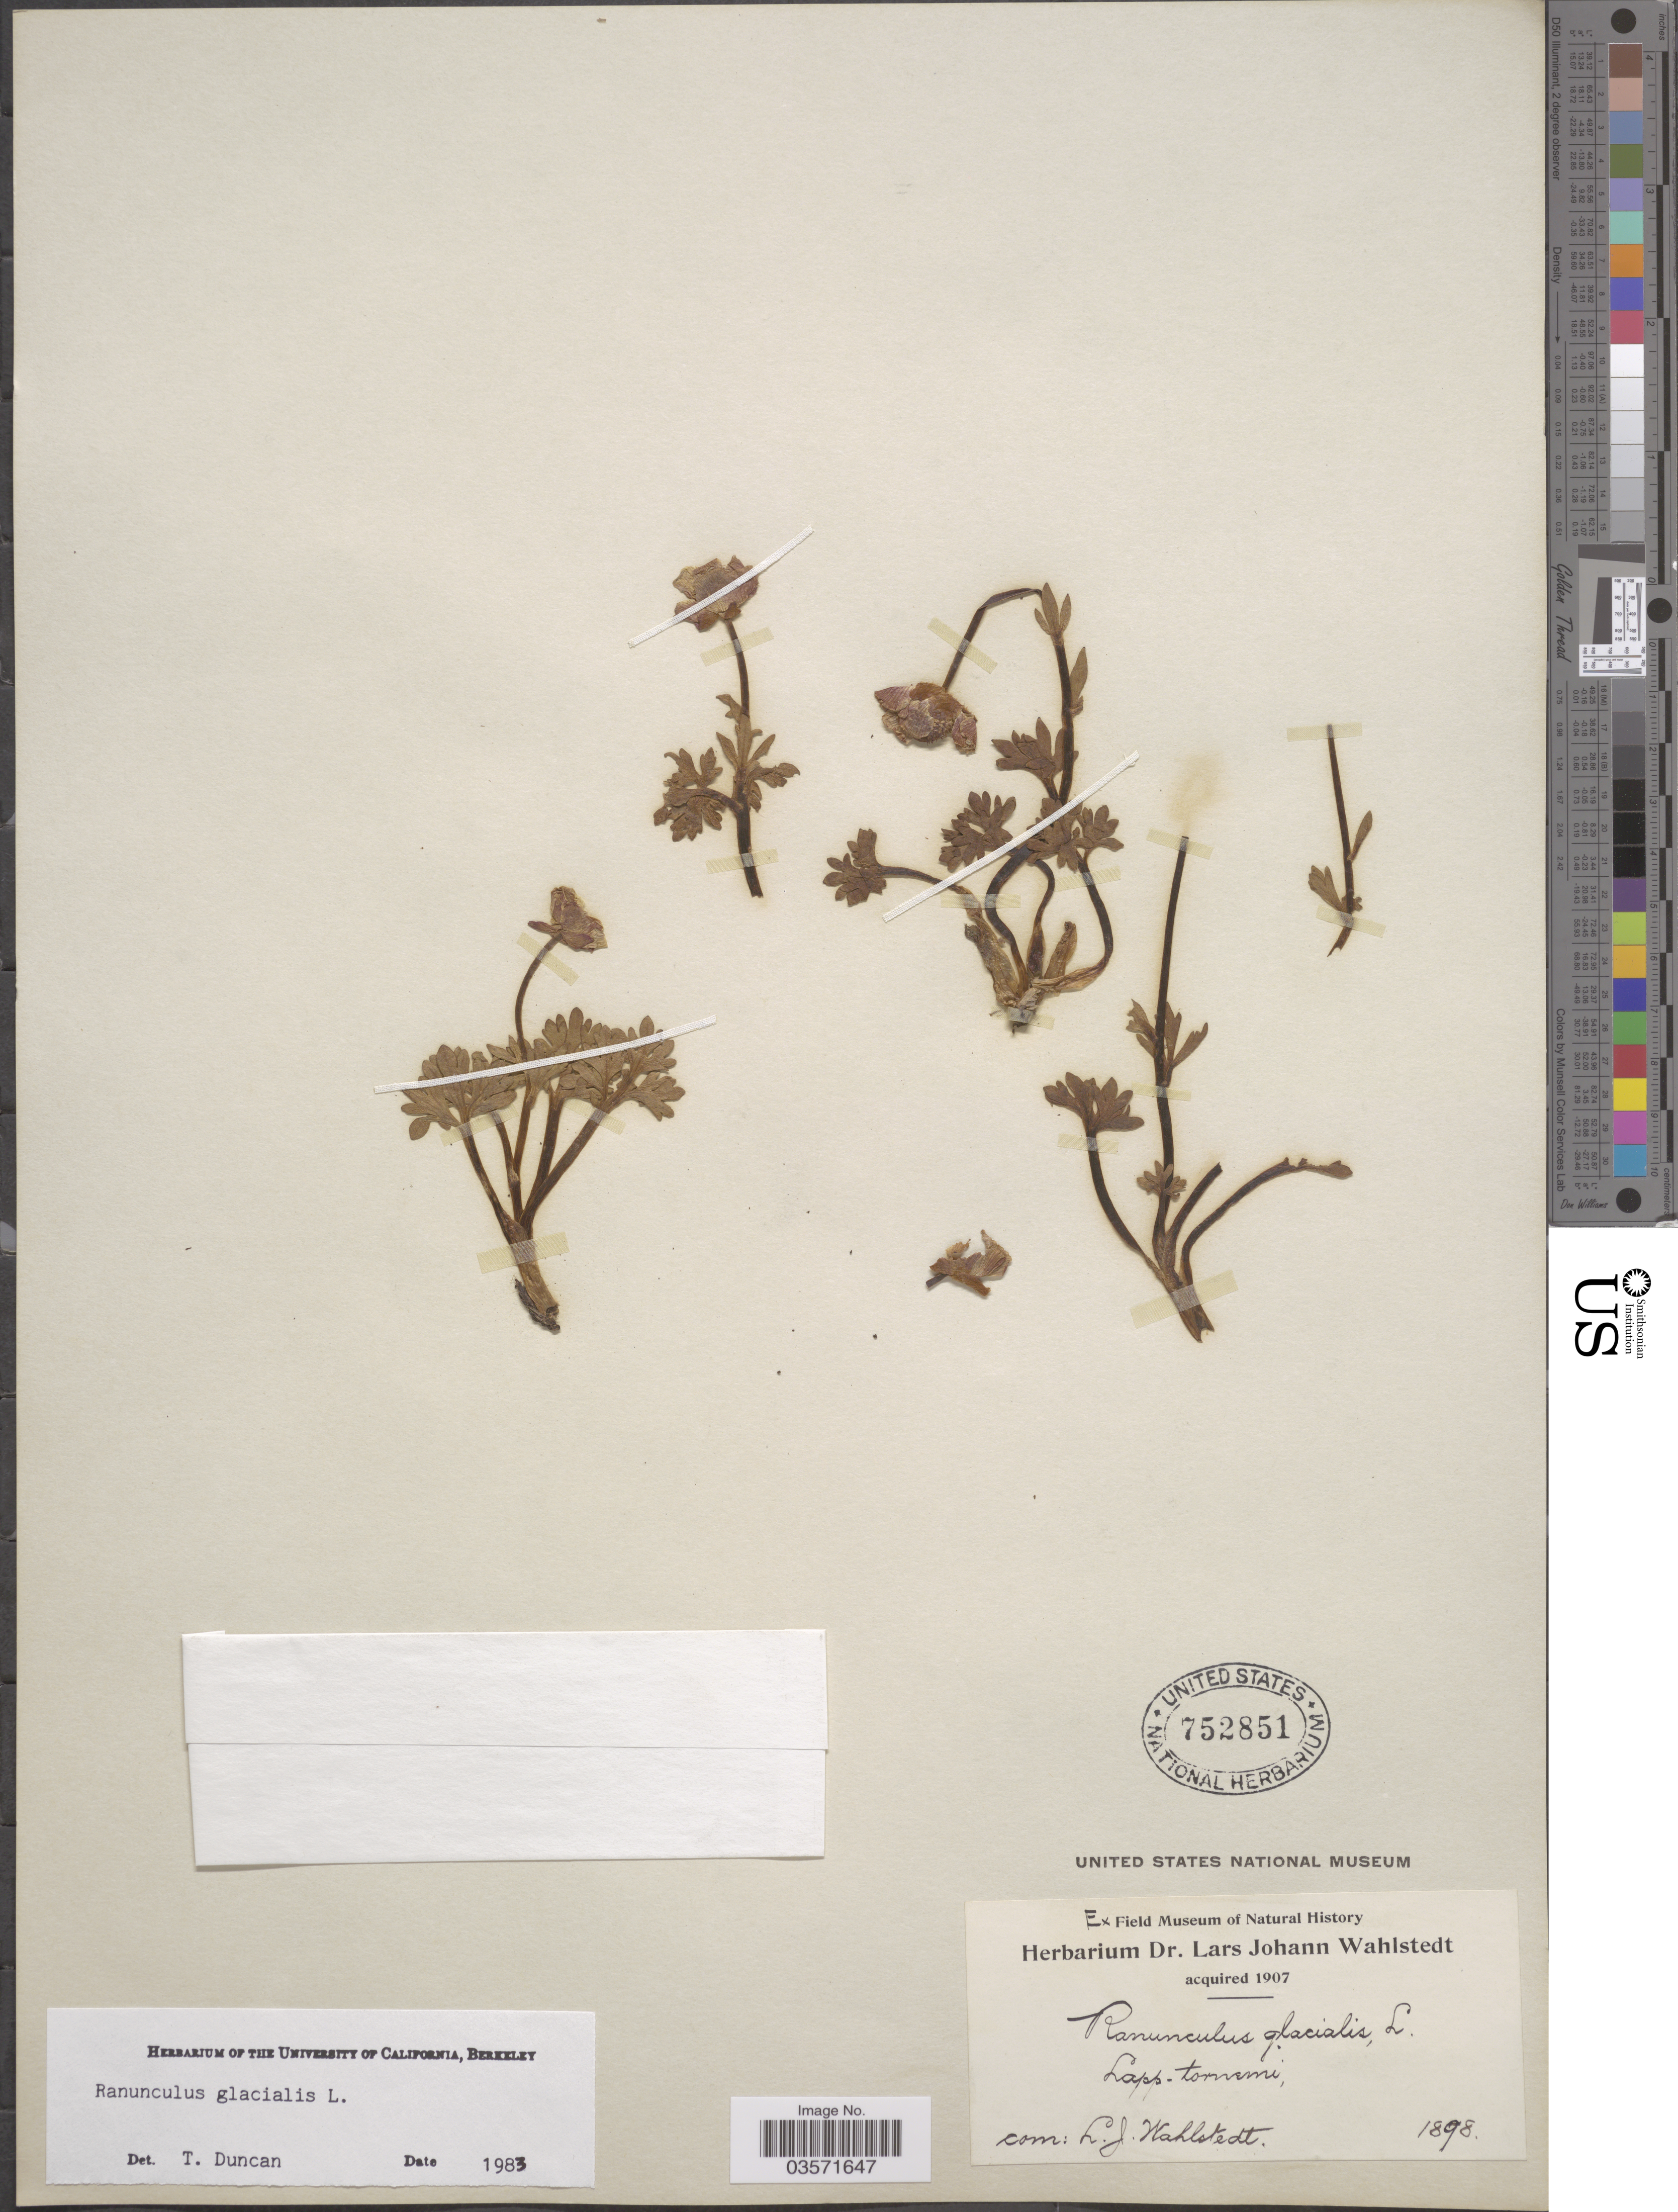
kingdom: Plantae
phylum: Tracheophyta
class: Magnoliopsida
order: Ranunculales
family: Ranunculaceae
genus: Ranunculus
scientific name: Ranunculus glacialis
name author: L.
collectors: Ex herb. Dr. Lars Johann Wahlstedt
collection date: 1898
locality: Lapp-tornemi. [interpreted]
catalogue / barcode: US 752851